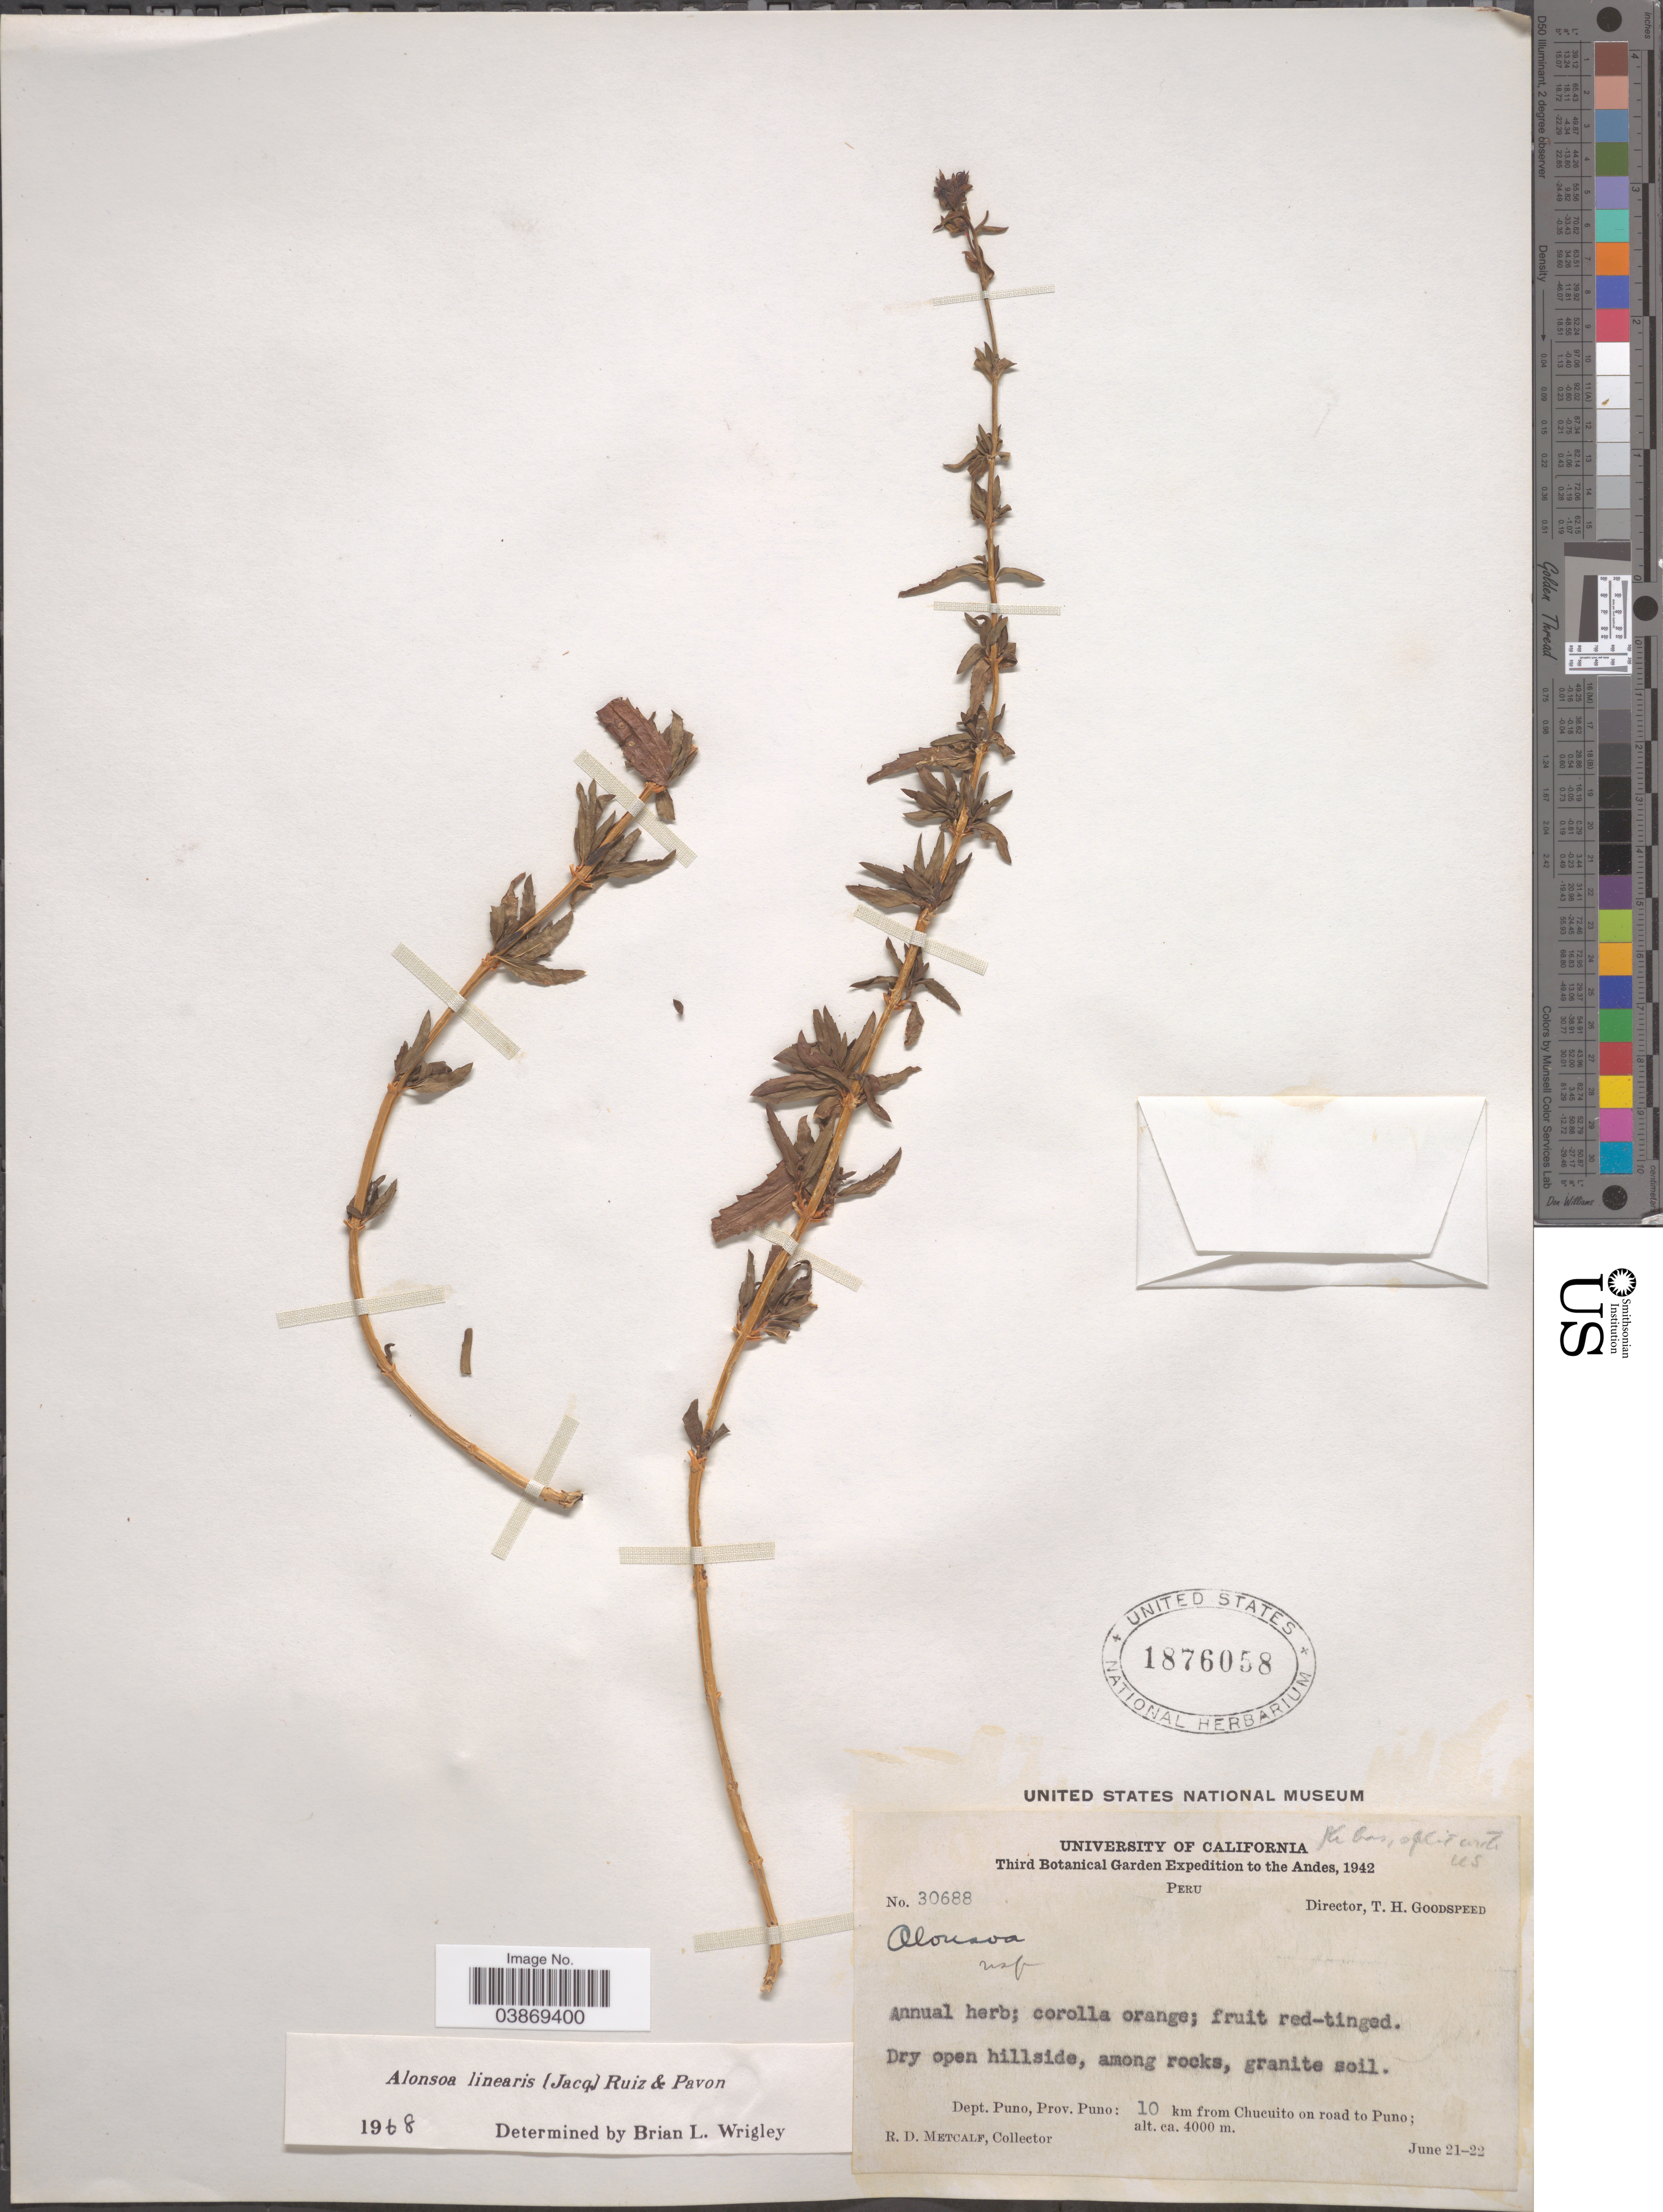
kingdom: Plantae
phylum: Tracheophyta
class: Magnoliopsida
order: Lamiales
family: Scrophulariaceae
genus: Alonsoa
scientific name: Alonsoa linearis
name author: (Jacq.) Ruiz & Pav.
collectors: R. D. Metcalf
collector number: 30688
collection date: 1942-06-21/1942-06-22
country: Peru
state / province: Puno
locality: The Andes. Dept. Puno: 10 km from chucuito on road to Puno.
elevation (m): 4000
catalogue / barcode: US 1876058